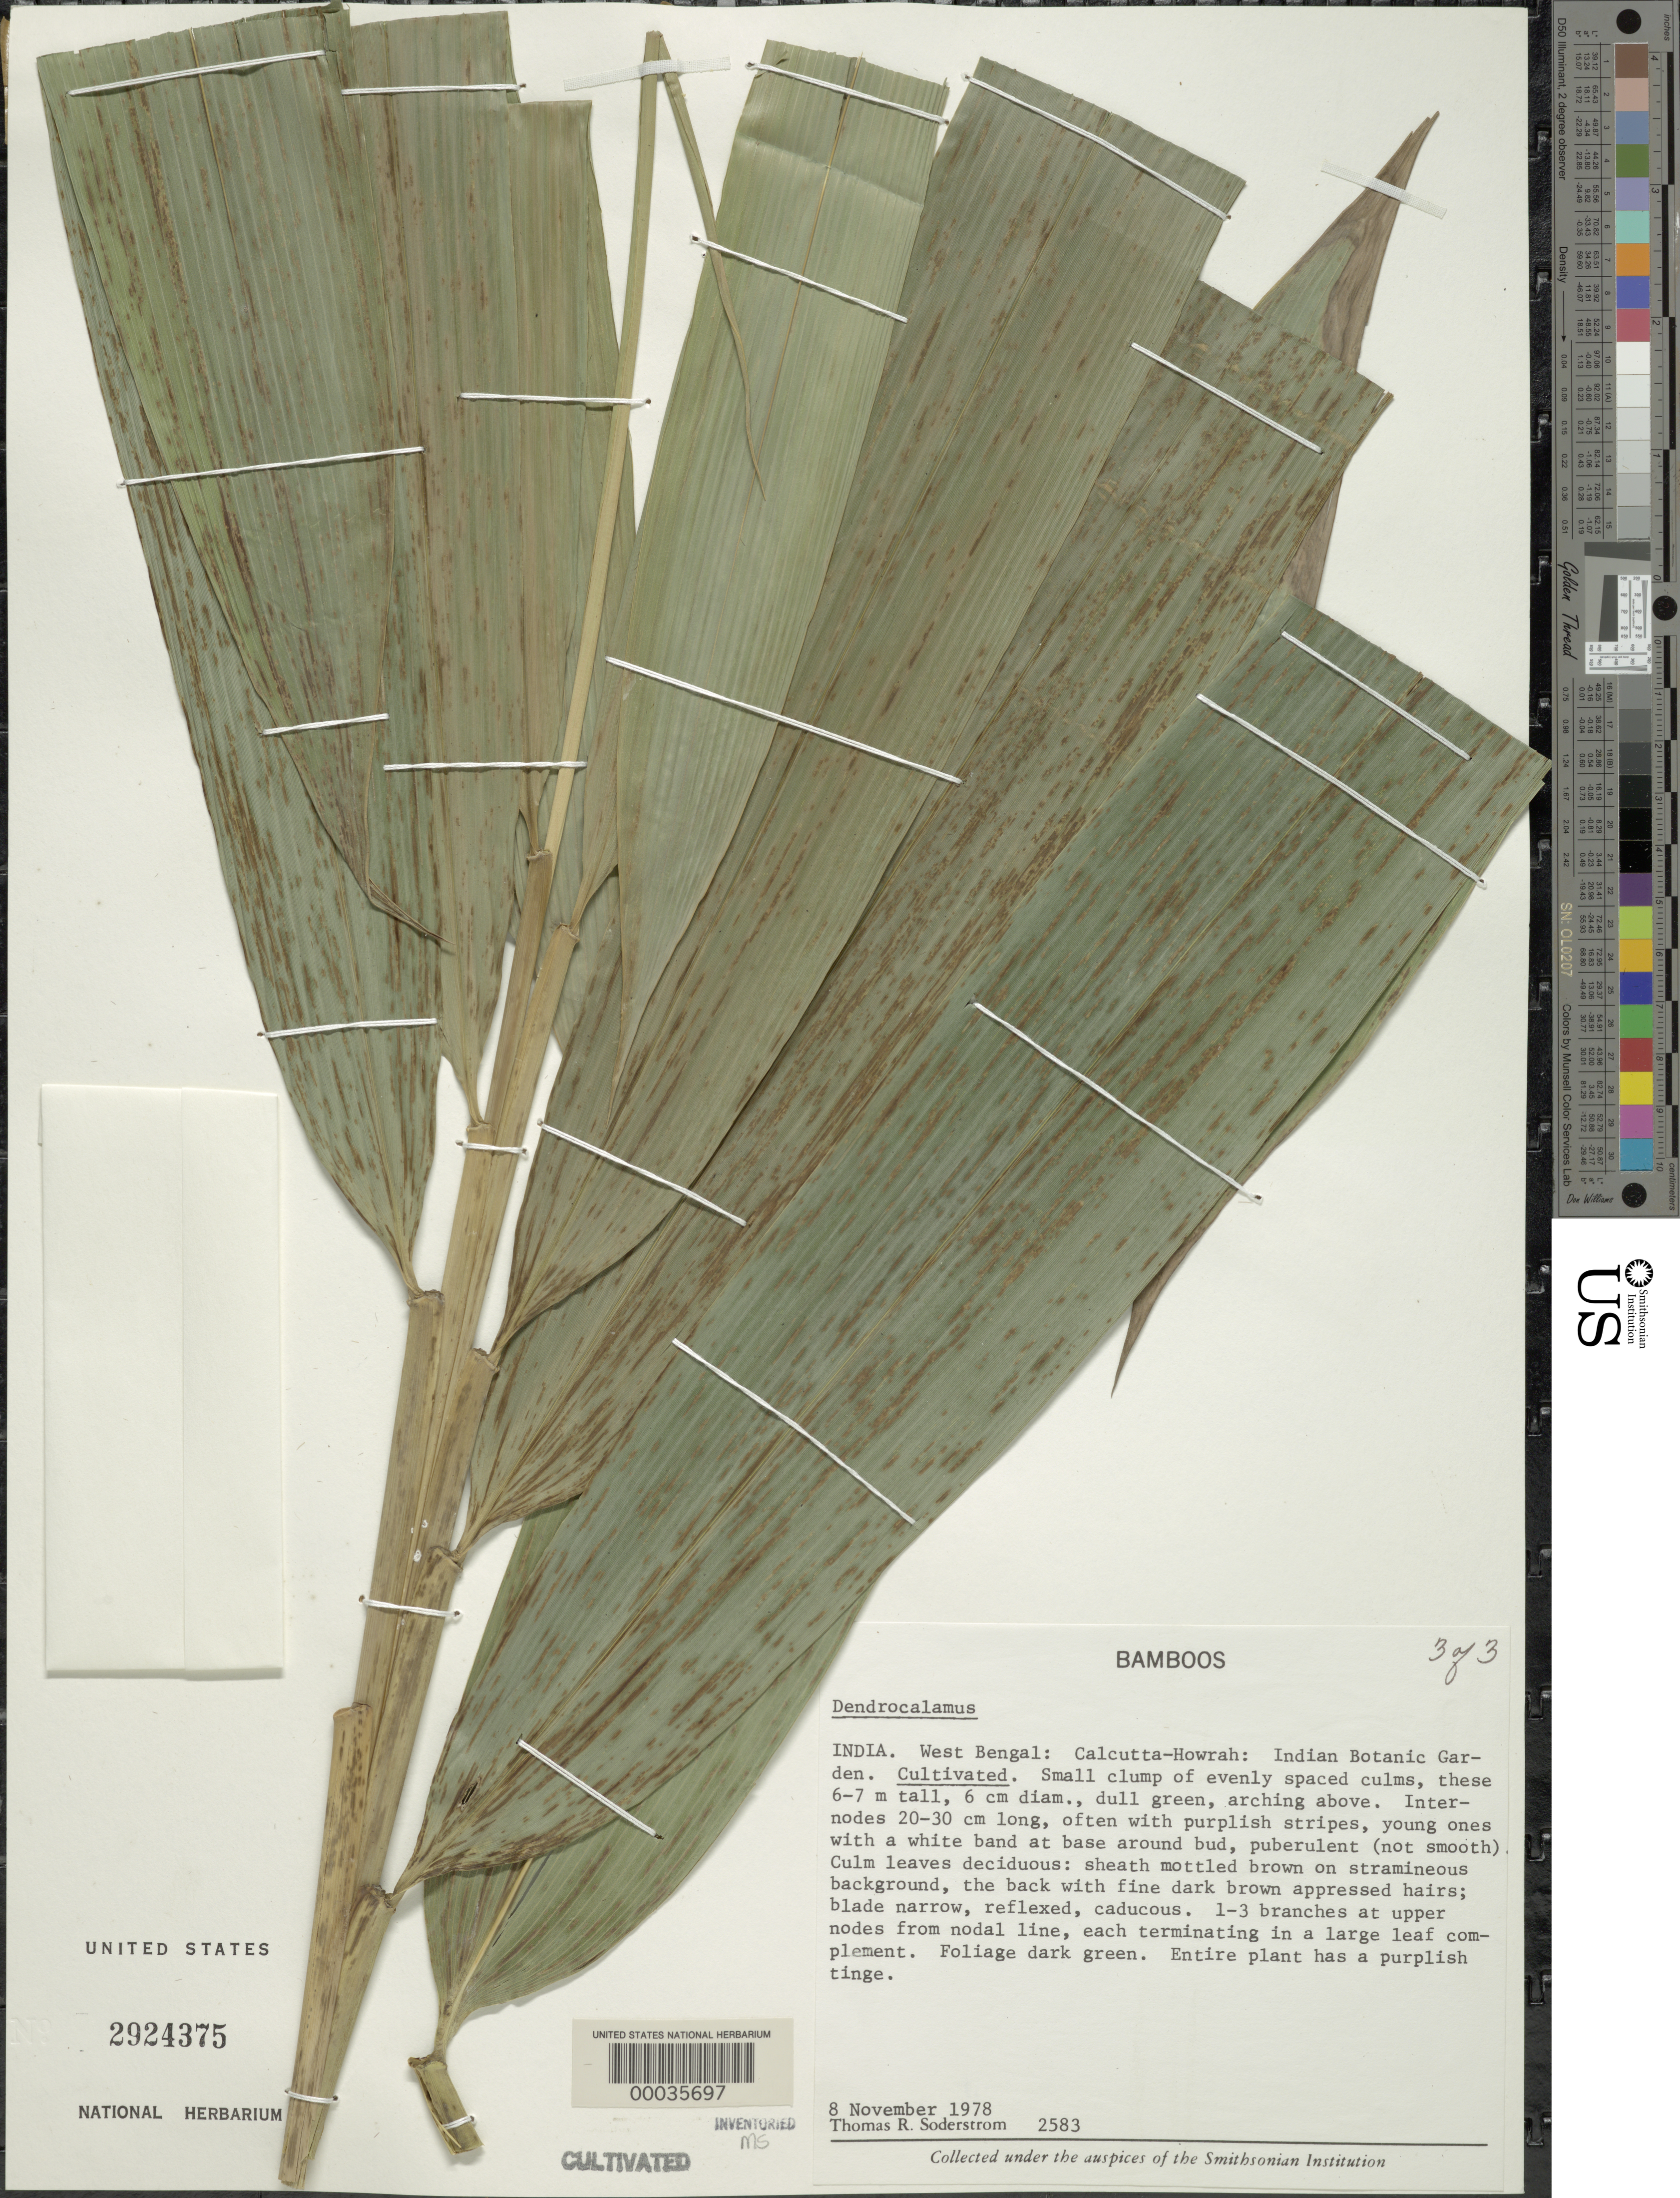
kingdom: Plantae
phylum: Tracheophyta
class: Liliopsida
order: Poales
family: Poaceae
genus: Dendrocalamus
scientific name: Dendrocalamus sp.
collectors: T. R. Soderstrom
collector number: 2583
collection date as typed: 08 Nov 1978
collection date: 1978-11-08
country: India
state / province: West Bengal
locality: Calcutta-howrah, indian botanic garden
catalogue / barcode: US 2924375